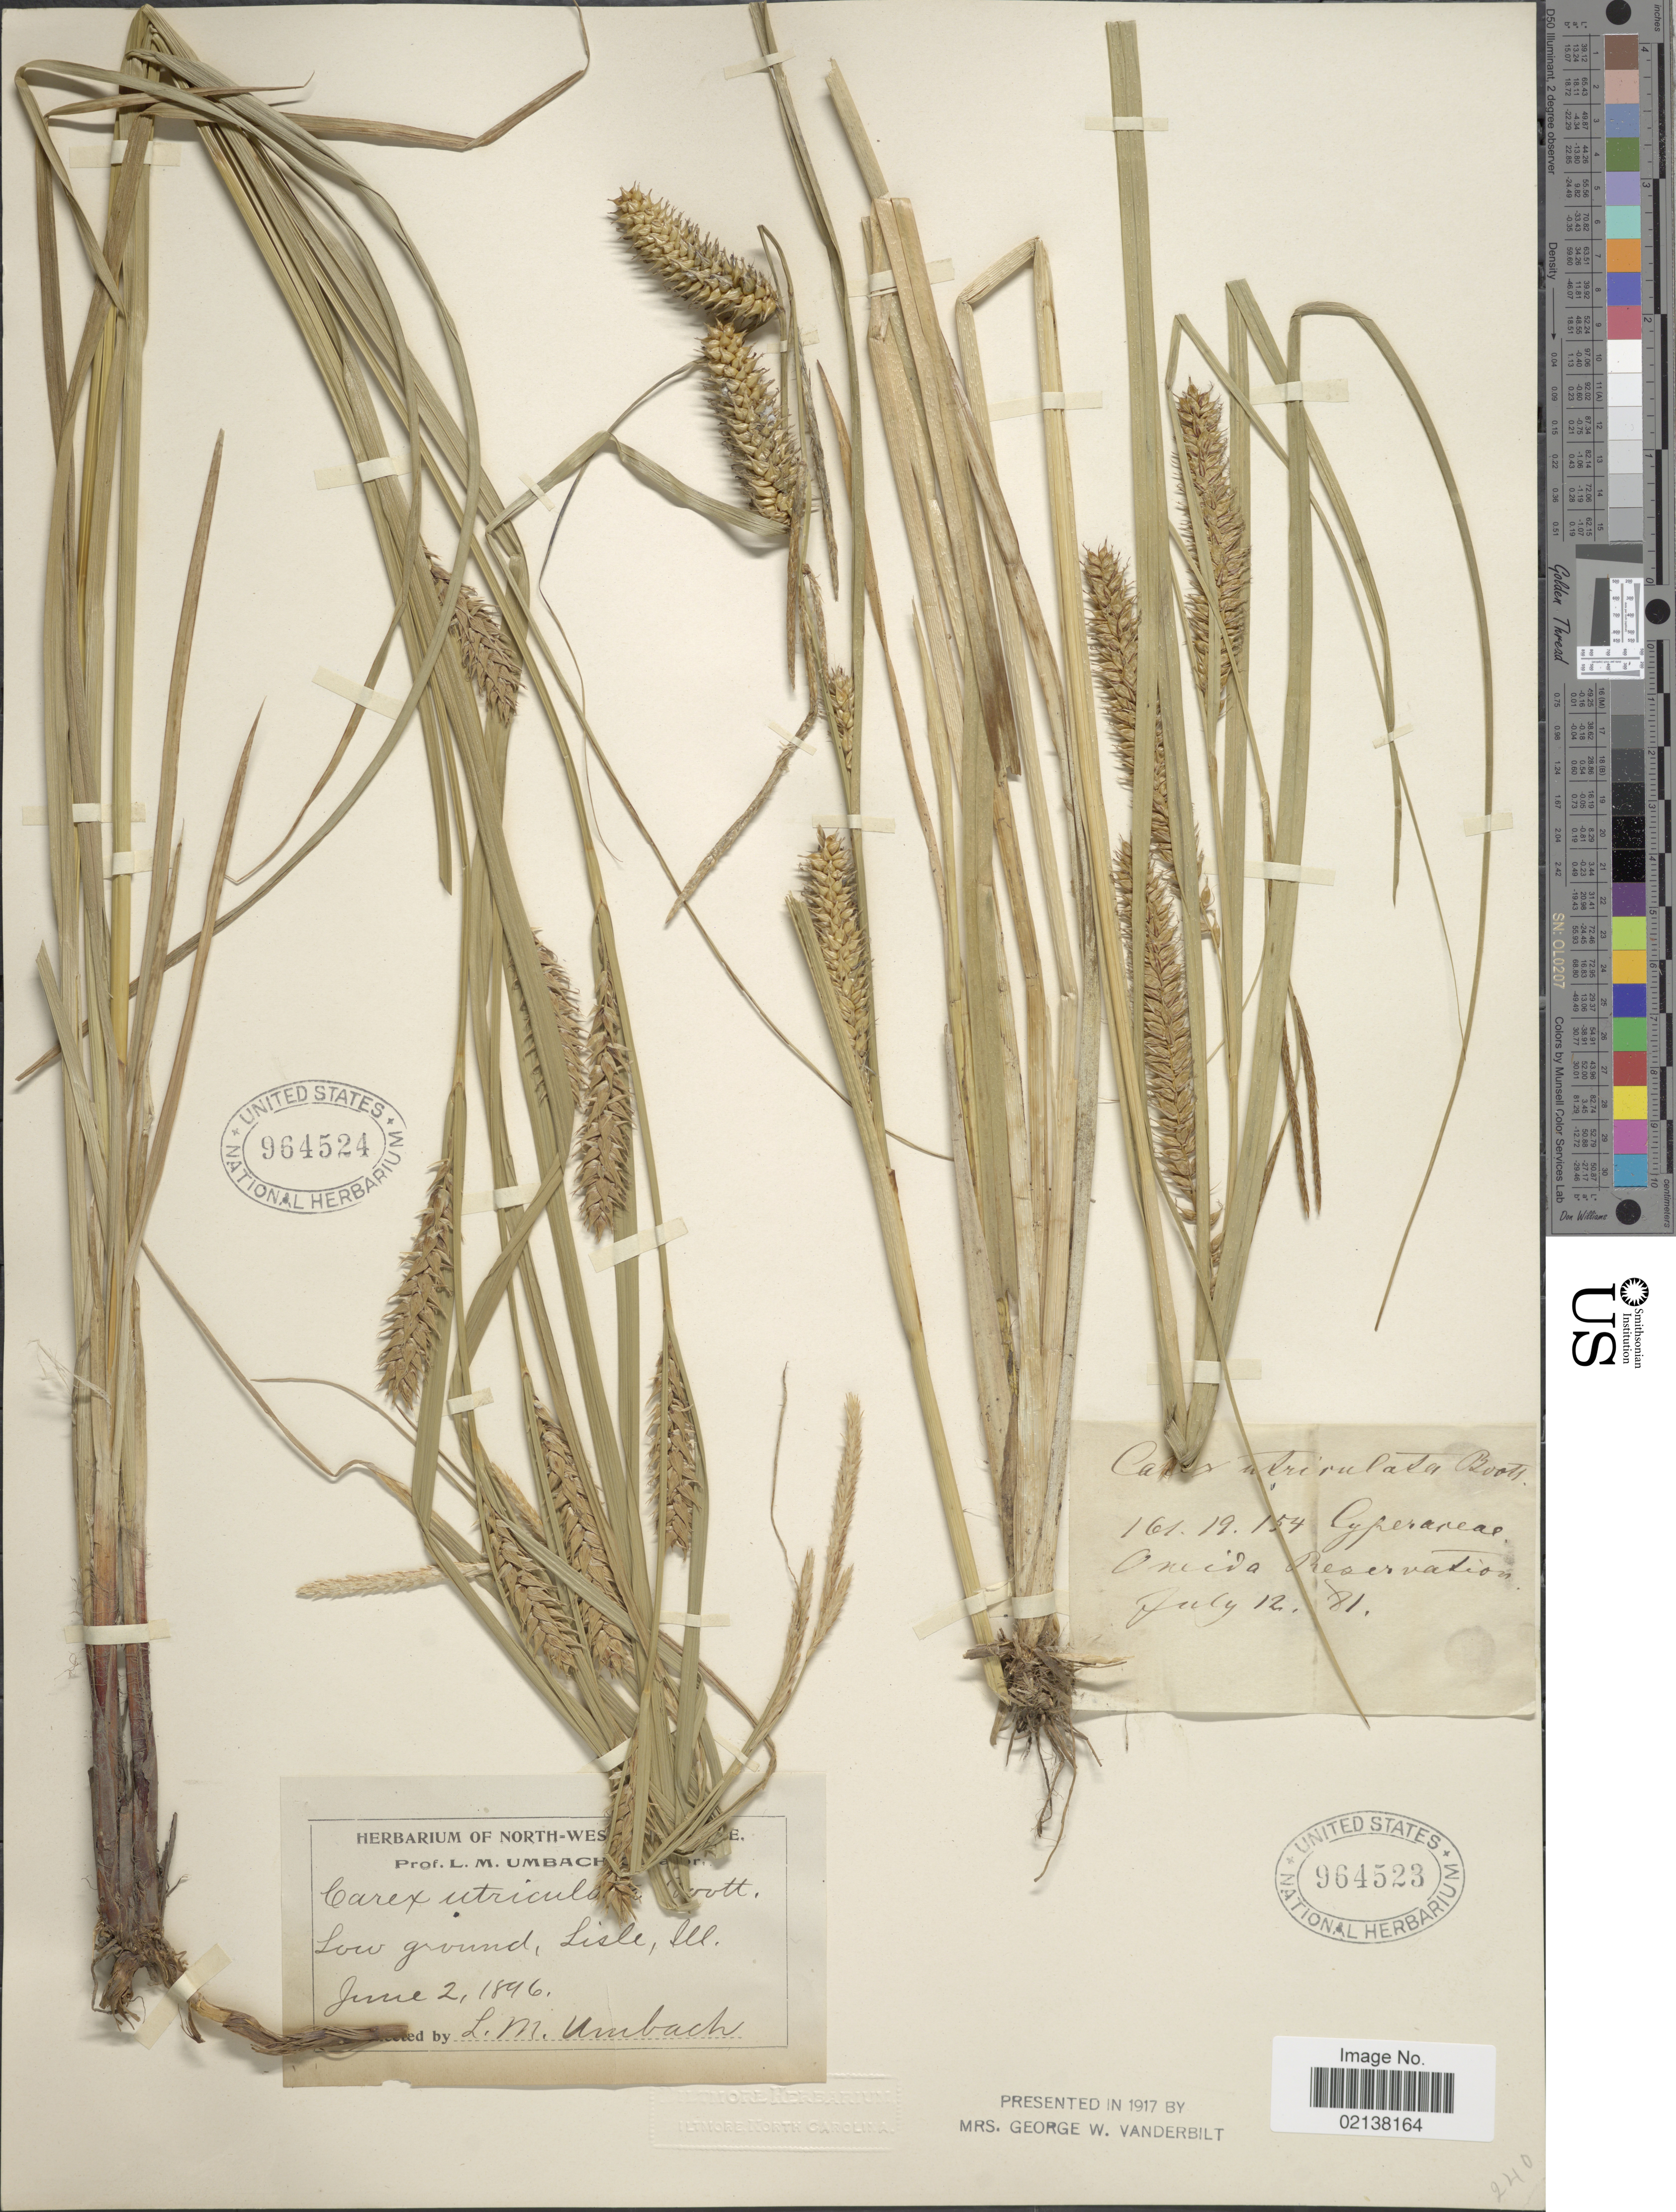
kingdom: Plantae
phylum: Tracheophyta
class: Liliopsida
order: Poales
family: Cyperaceae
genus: Carex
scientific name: Carex utriculata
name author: Boott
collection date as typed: Transcribed d/m/y: 12/7/81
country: United States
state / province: Wisconsin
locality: Oneida Reservation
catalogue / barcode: US 964523-2